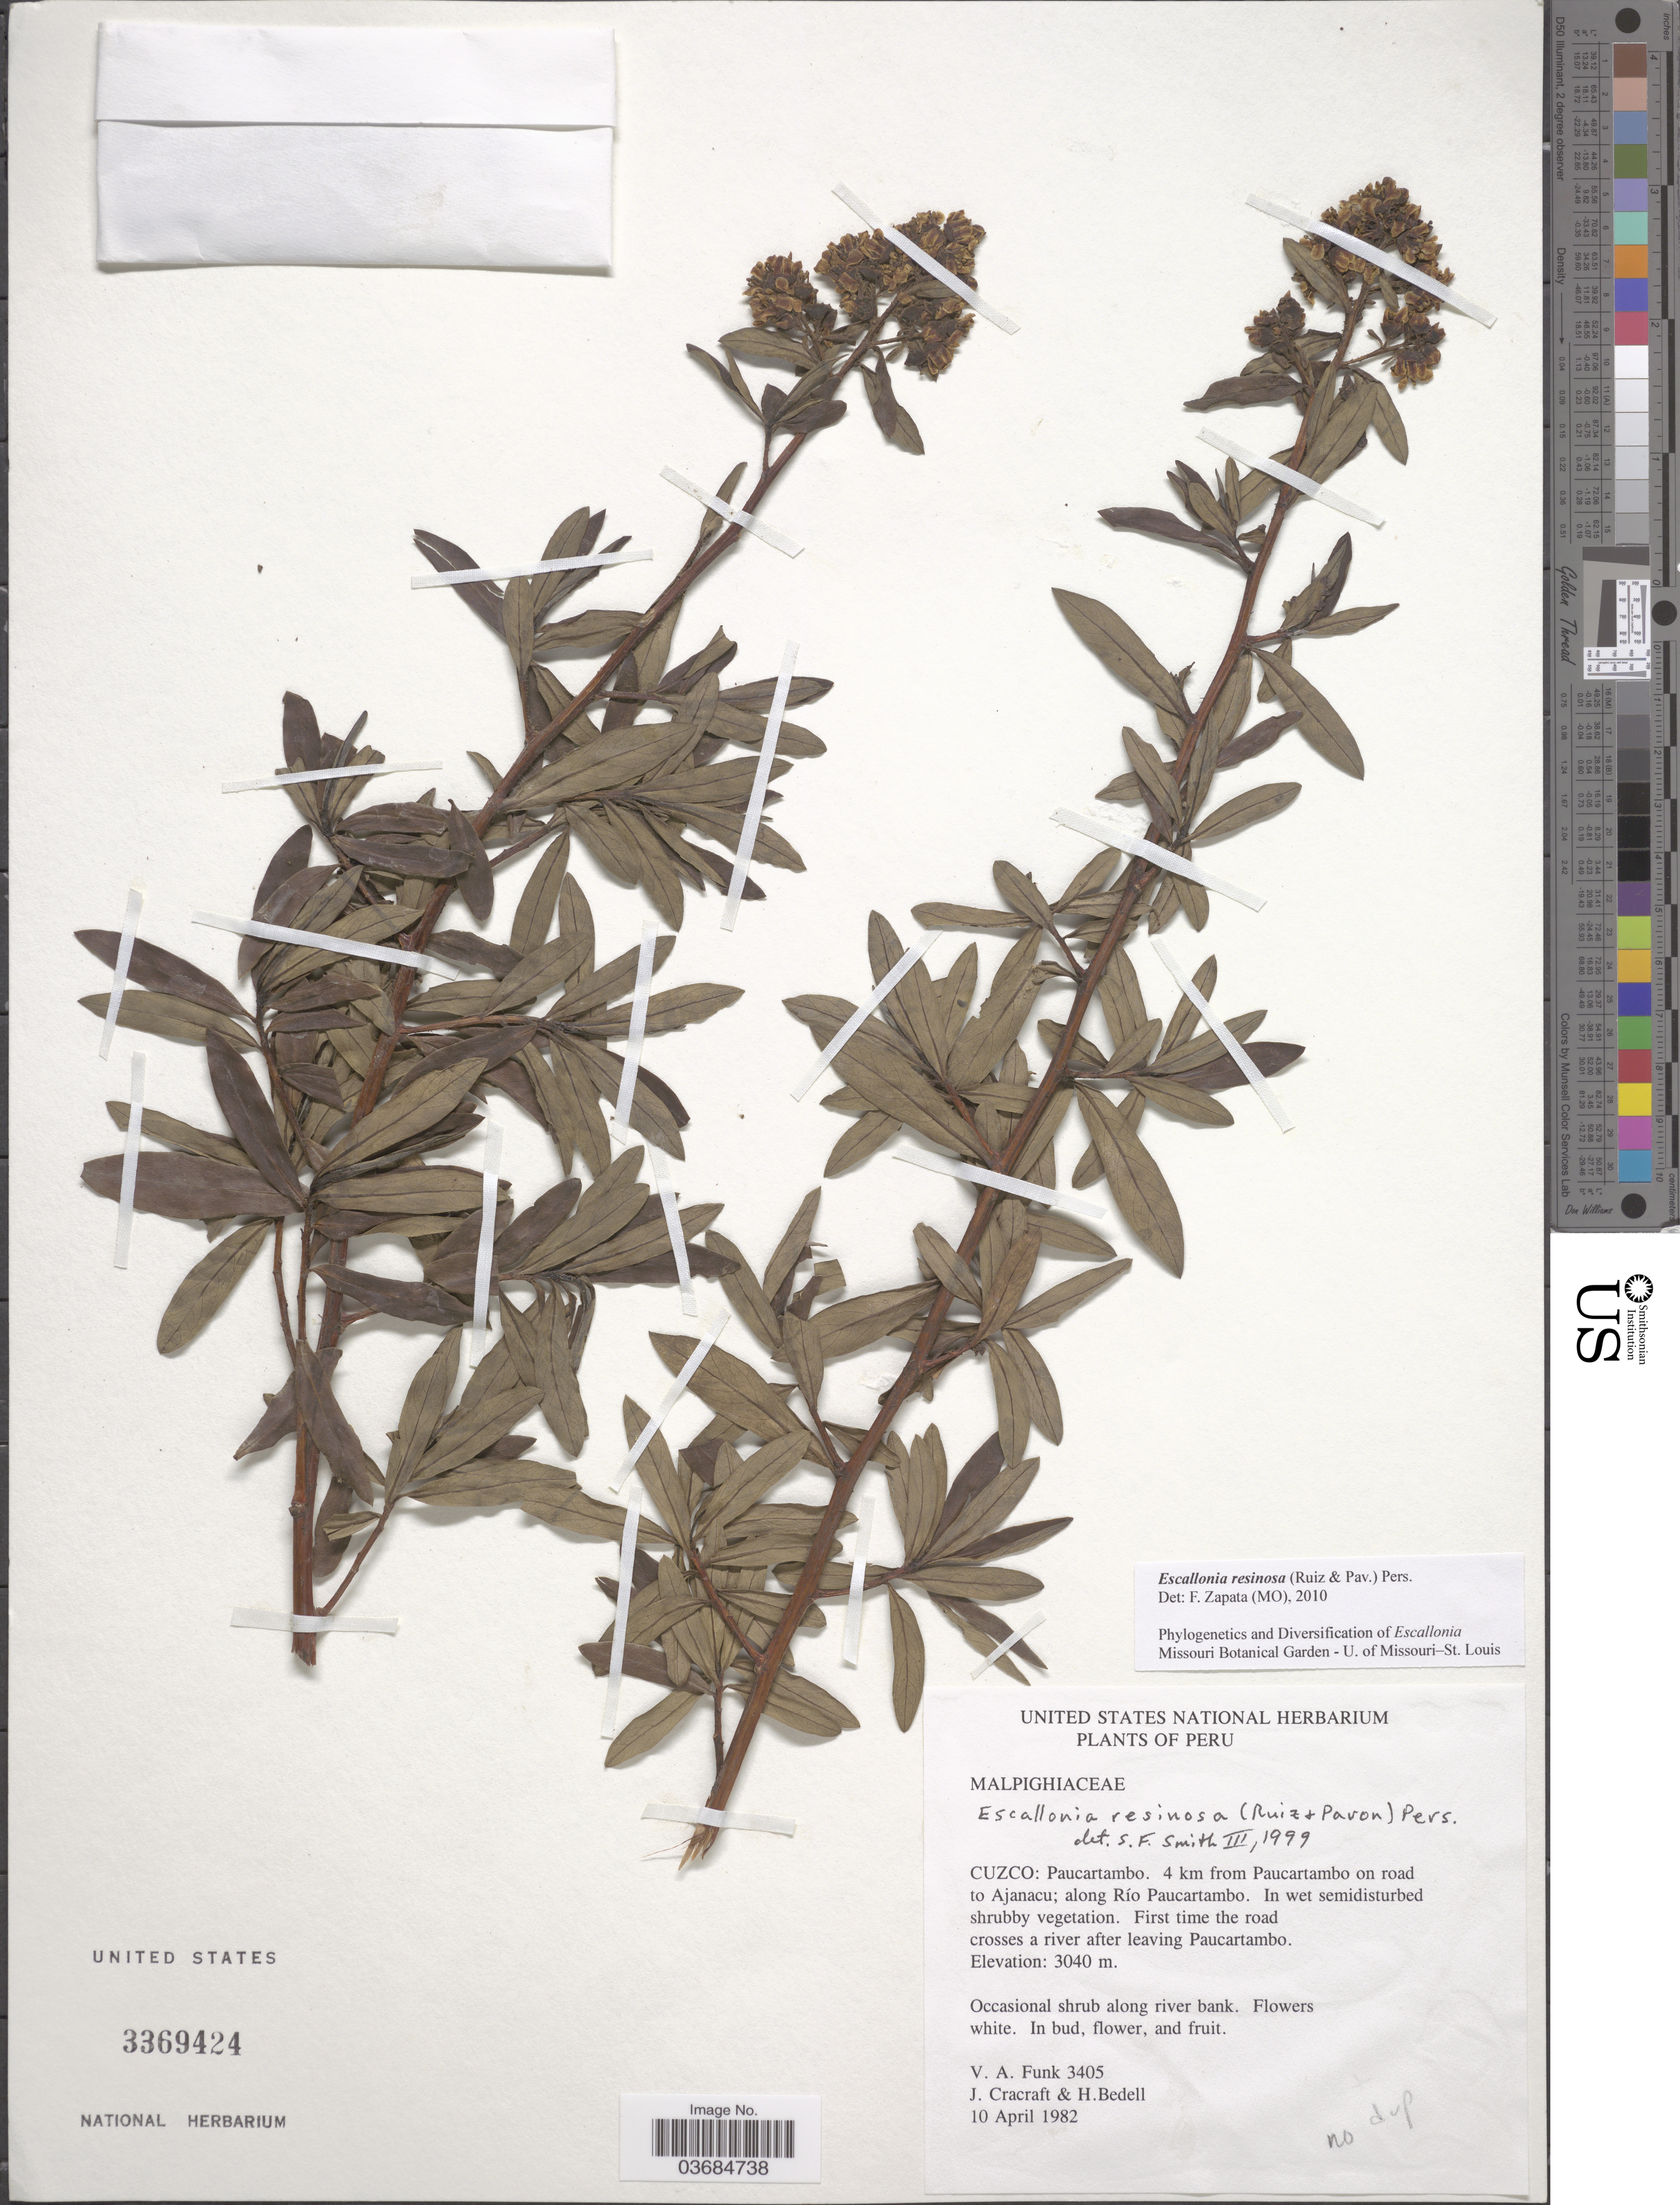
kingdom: Plantae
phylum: Tracheophyta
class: Magnoliopsida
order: Escalloniales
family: Escalloniaceae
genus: Escallonia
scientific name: Escallonia resinosa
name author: (Ruiz & Pav.) Pers.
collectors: V. Funk, J. L. Cracraft & H. Bedell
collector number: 3405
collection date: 1982-04-10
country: Peru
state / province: Cusco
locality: Cuzco: Paucartambo, 4 km from Paucartambo on road to Ajanacu; along Río Paucartambo. First time the road crosses a river after leaving Paucartambo.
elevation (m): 3040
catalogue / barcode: US 3369424